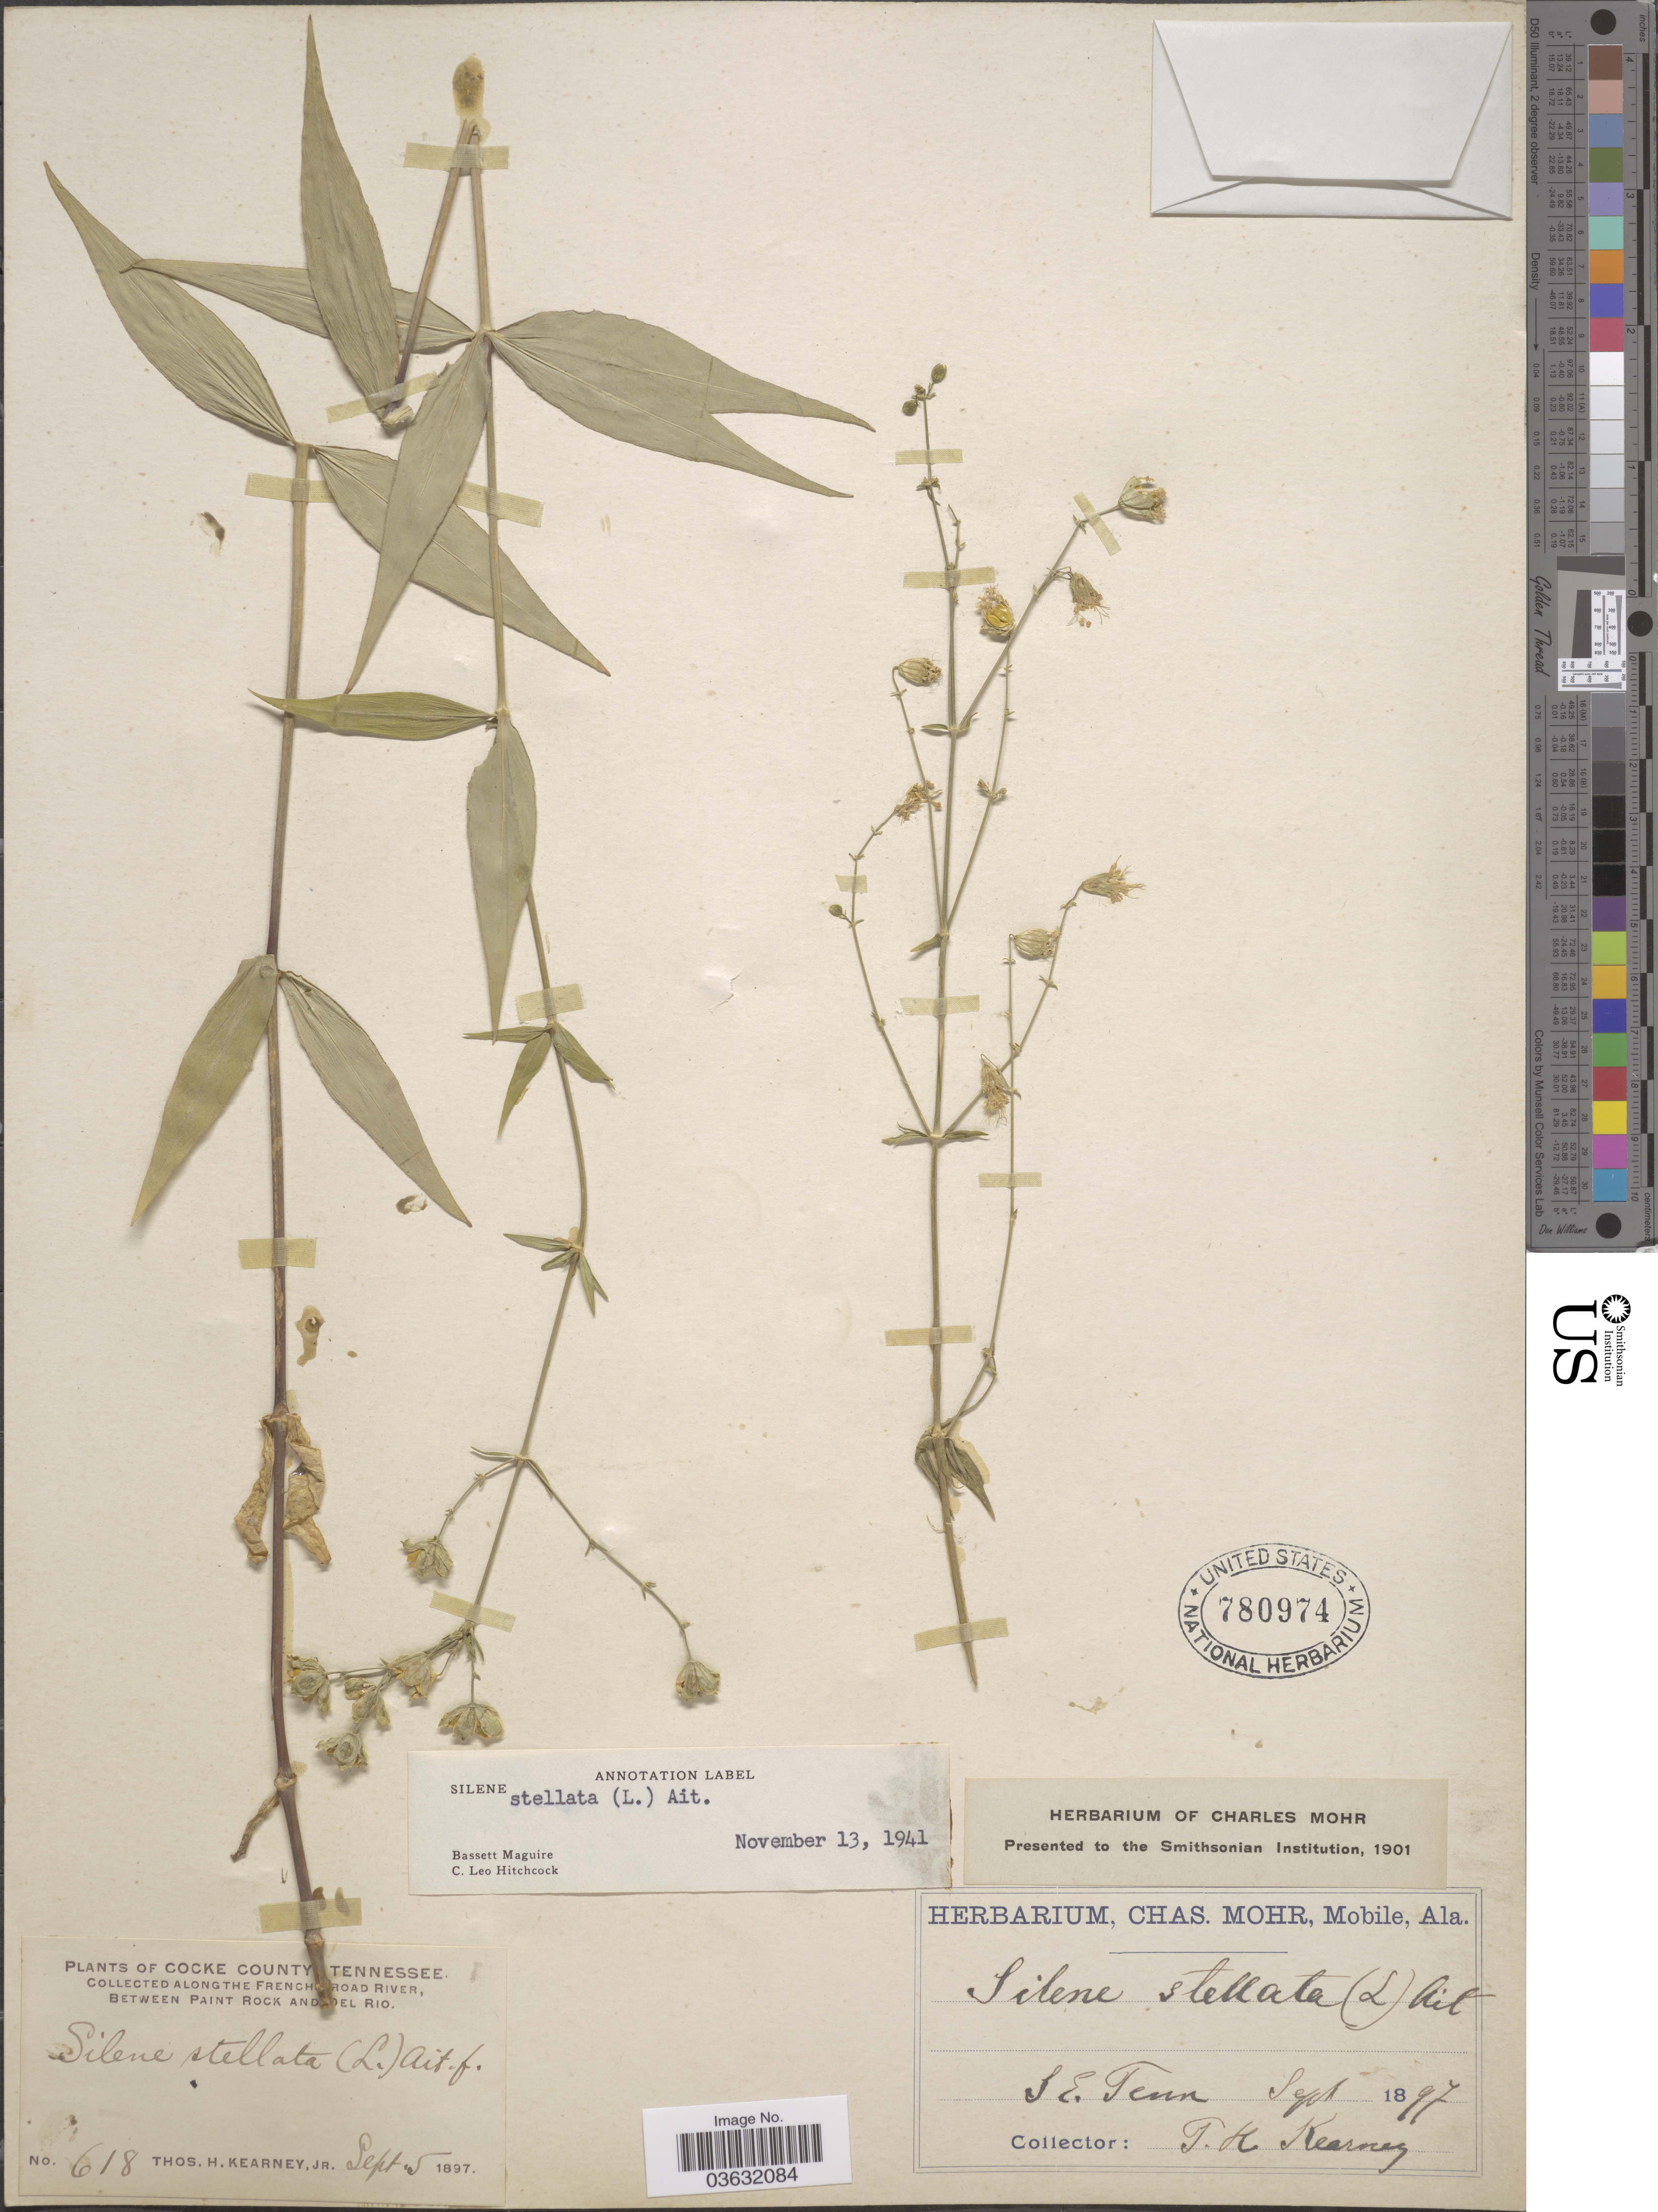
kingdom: Plantae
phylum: Tracheophyta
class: Magnoliopsida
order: Caryophyllales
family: Caryophyllaceae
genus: Silene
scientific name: Silene stellata var. stellata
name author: (L.) Coyte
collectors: T. H. Kearney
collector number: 618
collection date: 1897-09-05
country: United States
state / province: Tennessee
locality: Cocke County. Along the French Broad River, between Paint Rock and Del Rio. S.E. Tenn.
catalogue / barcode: US 780974